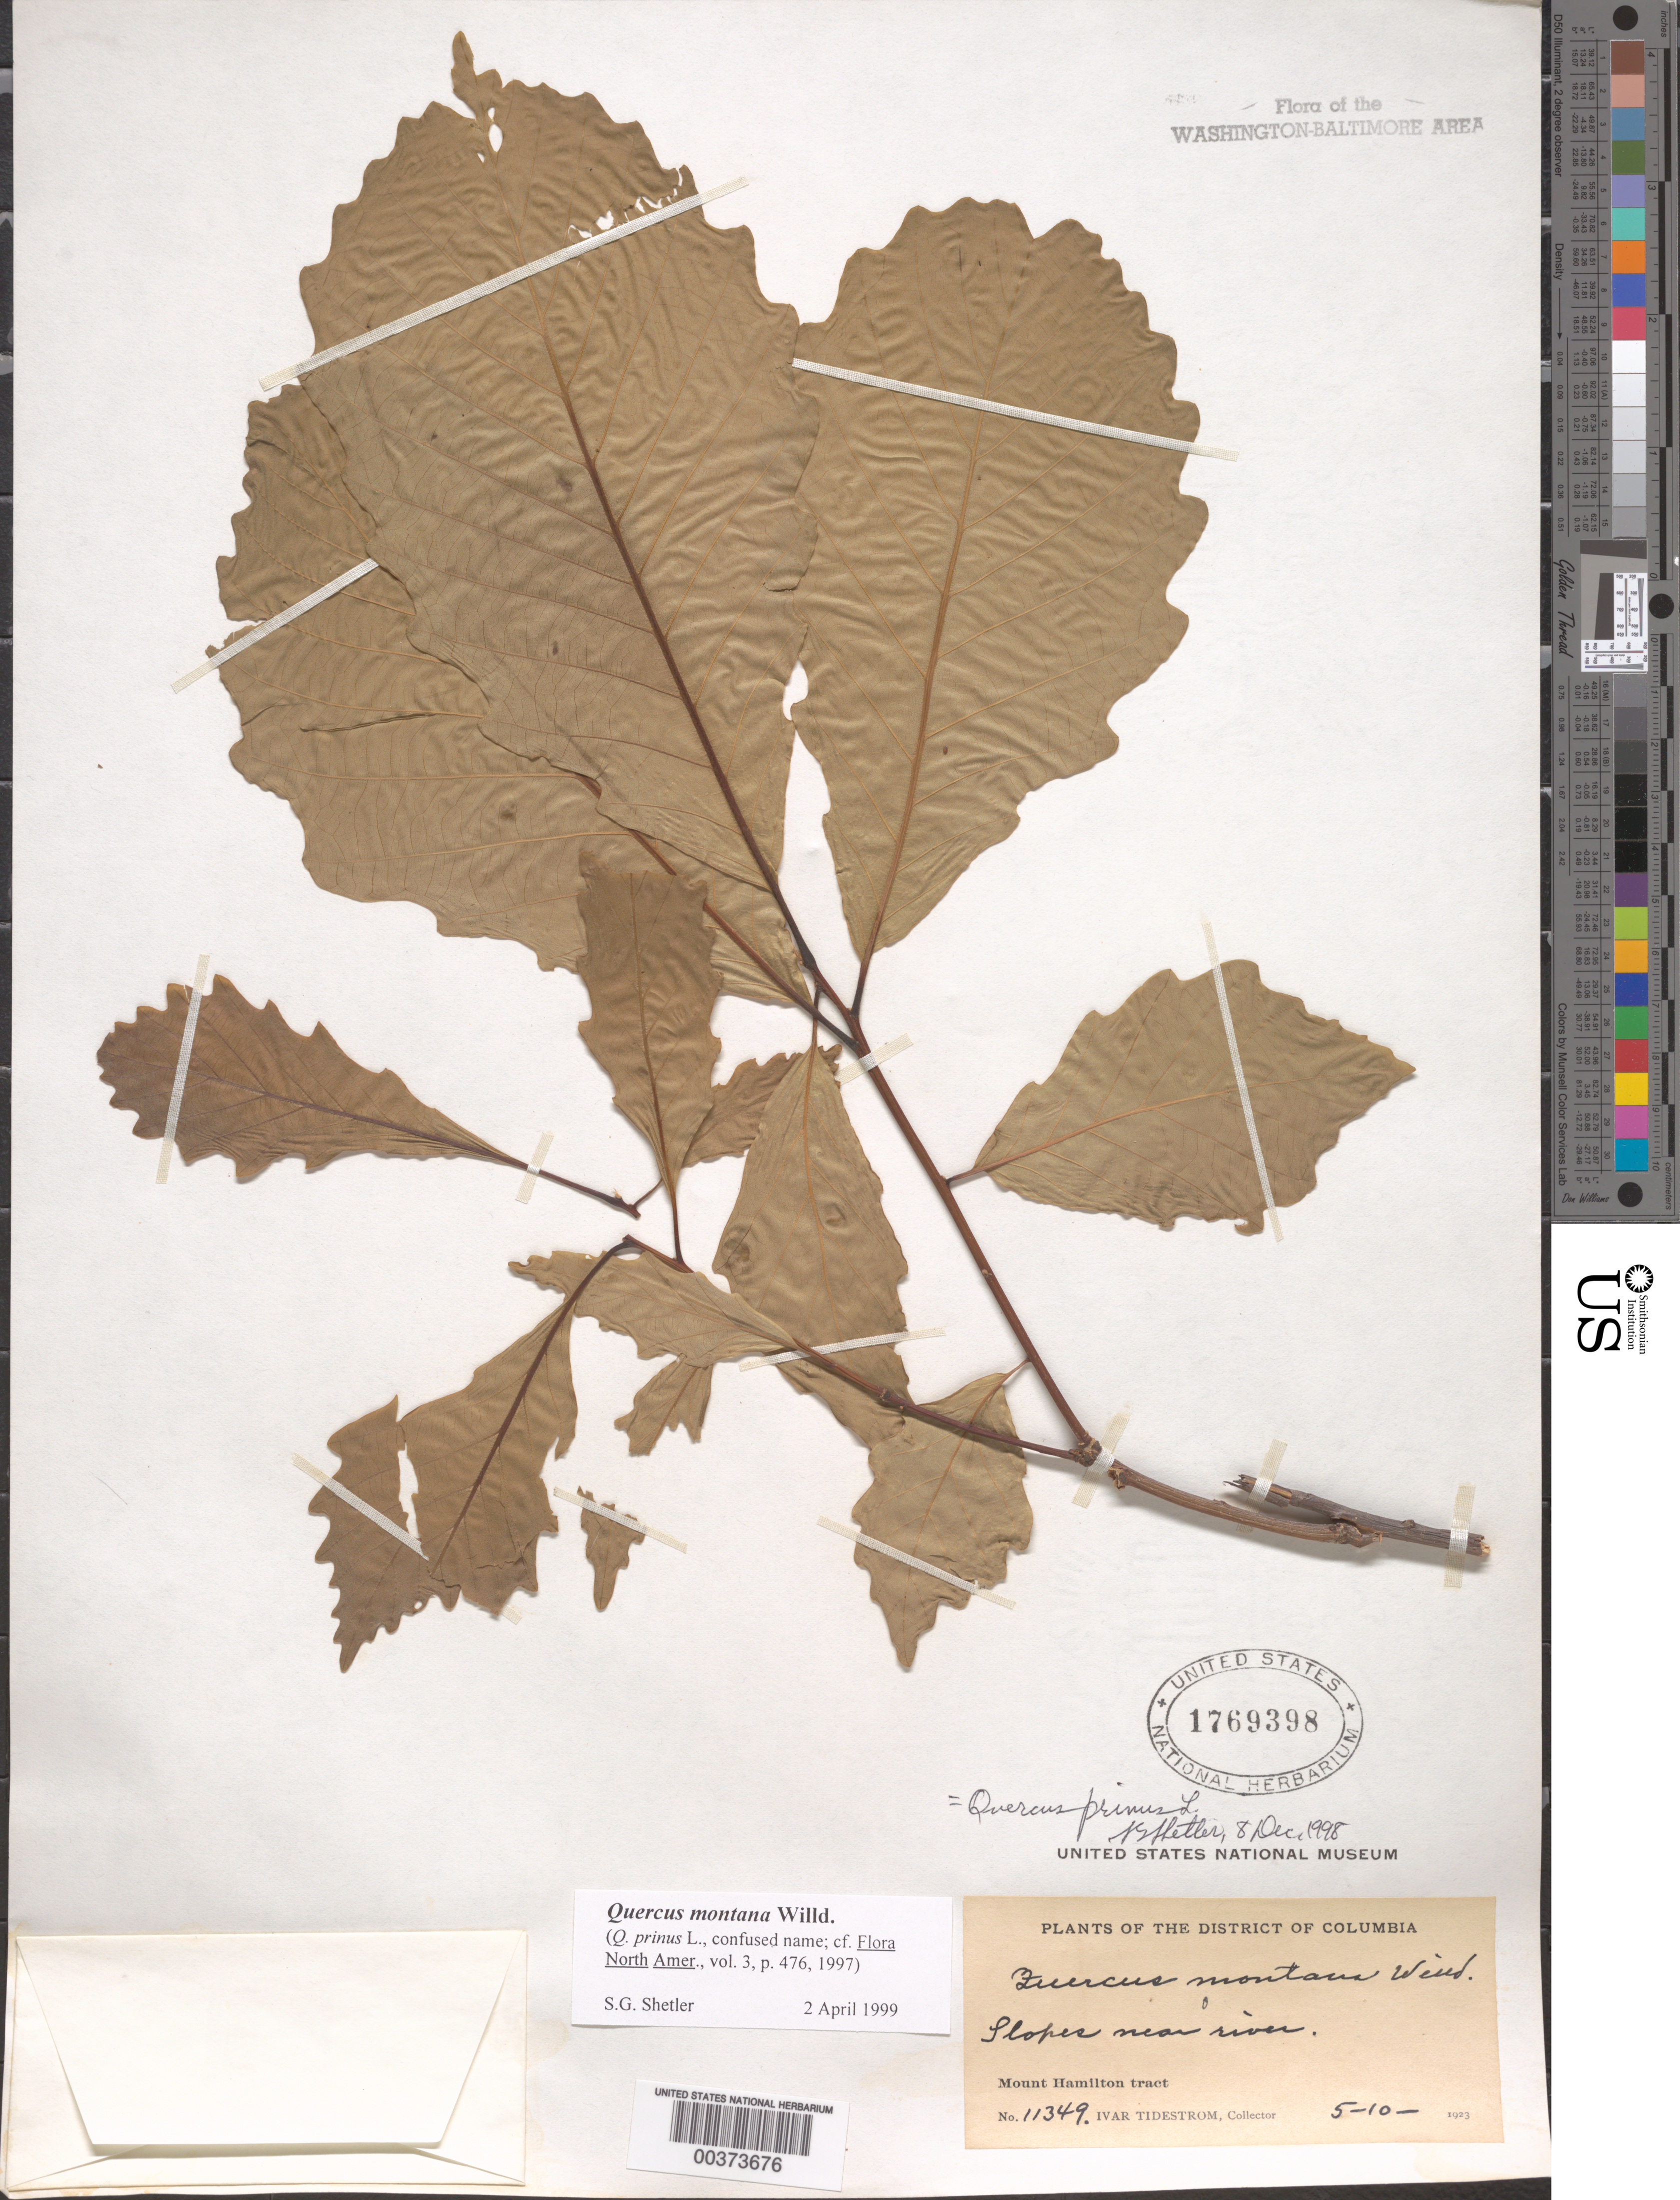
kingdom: Plantae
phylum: Tracheophyta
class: Magnoliopsida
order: Fagales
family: Fagaceae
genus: Quercus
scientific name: Quercus montana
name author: Willd.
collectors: I. F. Tidestrom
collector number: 11349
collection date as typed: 10 May 1923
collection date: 1923-05-10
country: United States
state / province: District of Columbia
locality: Mount Hamilton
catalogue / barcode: US 1769398